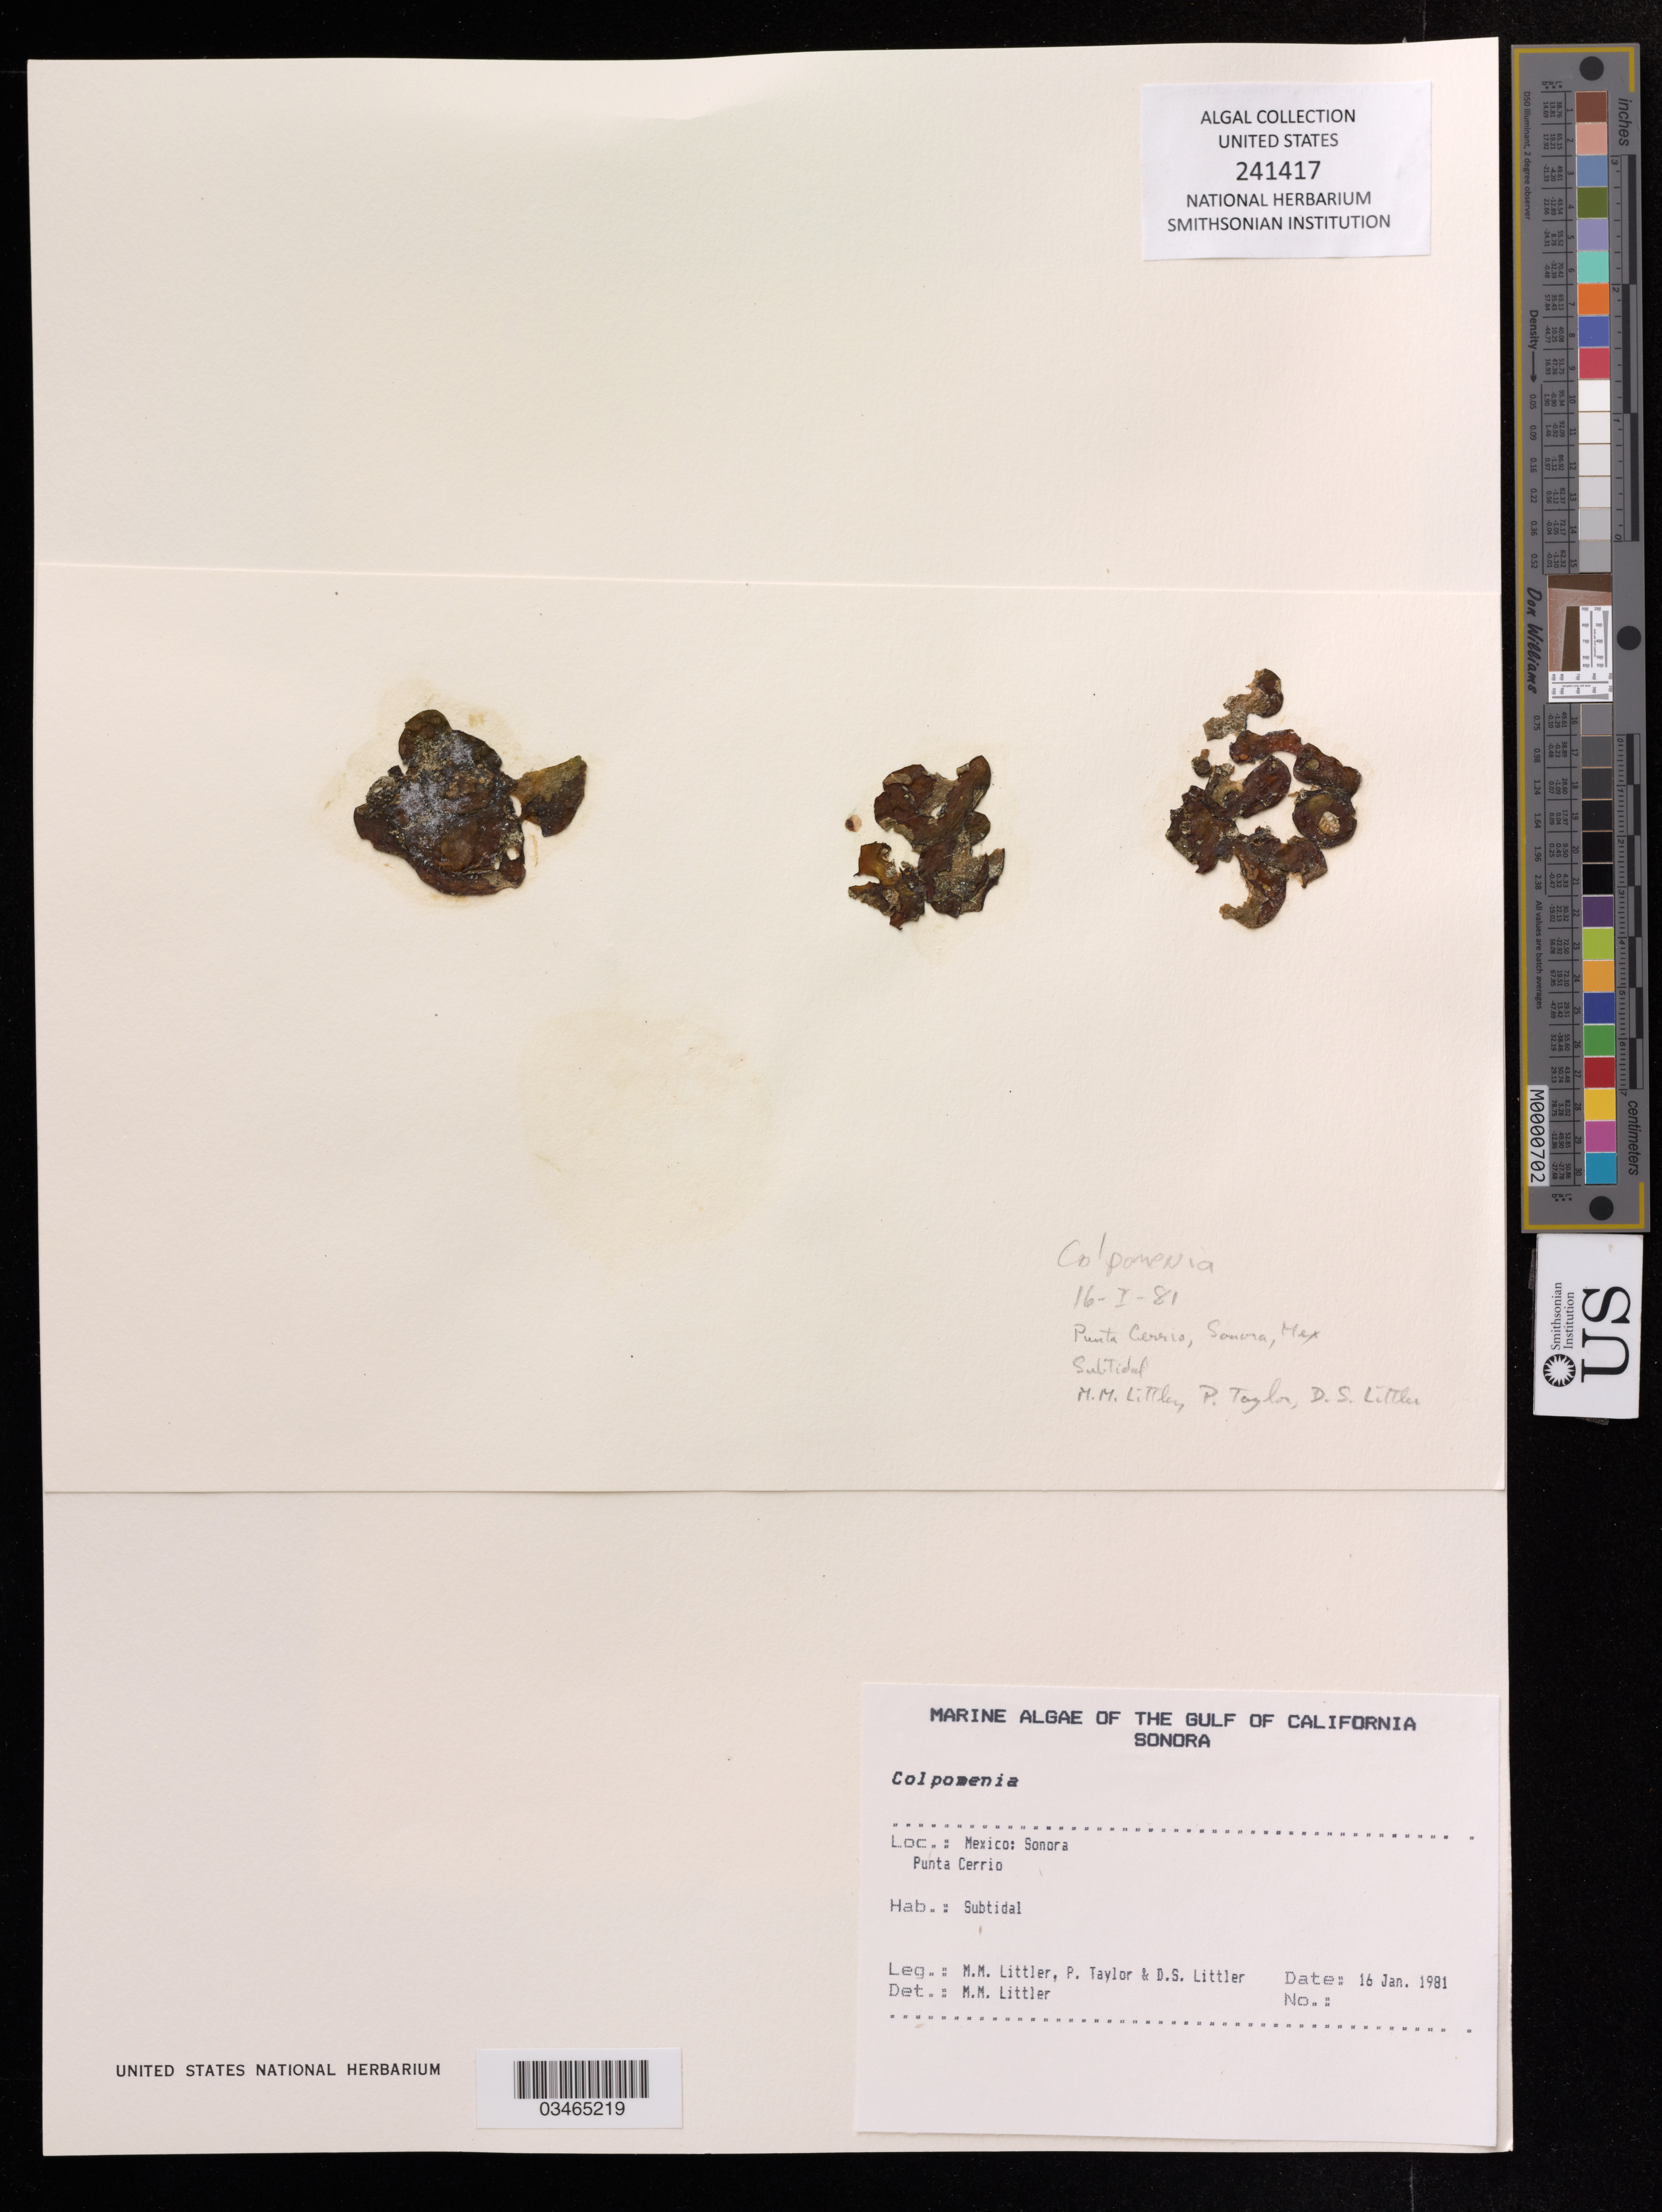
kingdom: Chromista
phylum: Ochrophyta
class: Phaeophyceae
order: Scytosiphonales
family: Scytosiphonaceae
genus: Colpomenia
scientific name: Colpomenia sp.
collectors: M. M. Littler, P. Taylor & D. S. Littler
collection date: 1981-01-16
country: Mexico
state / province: Sonora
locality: The Gulf of California, Punta Cerrio.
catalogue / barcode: US 241417